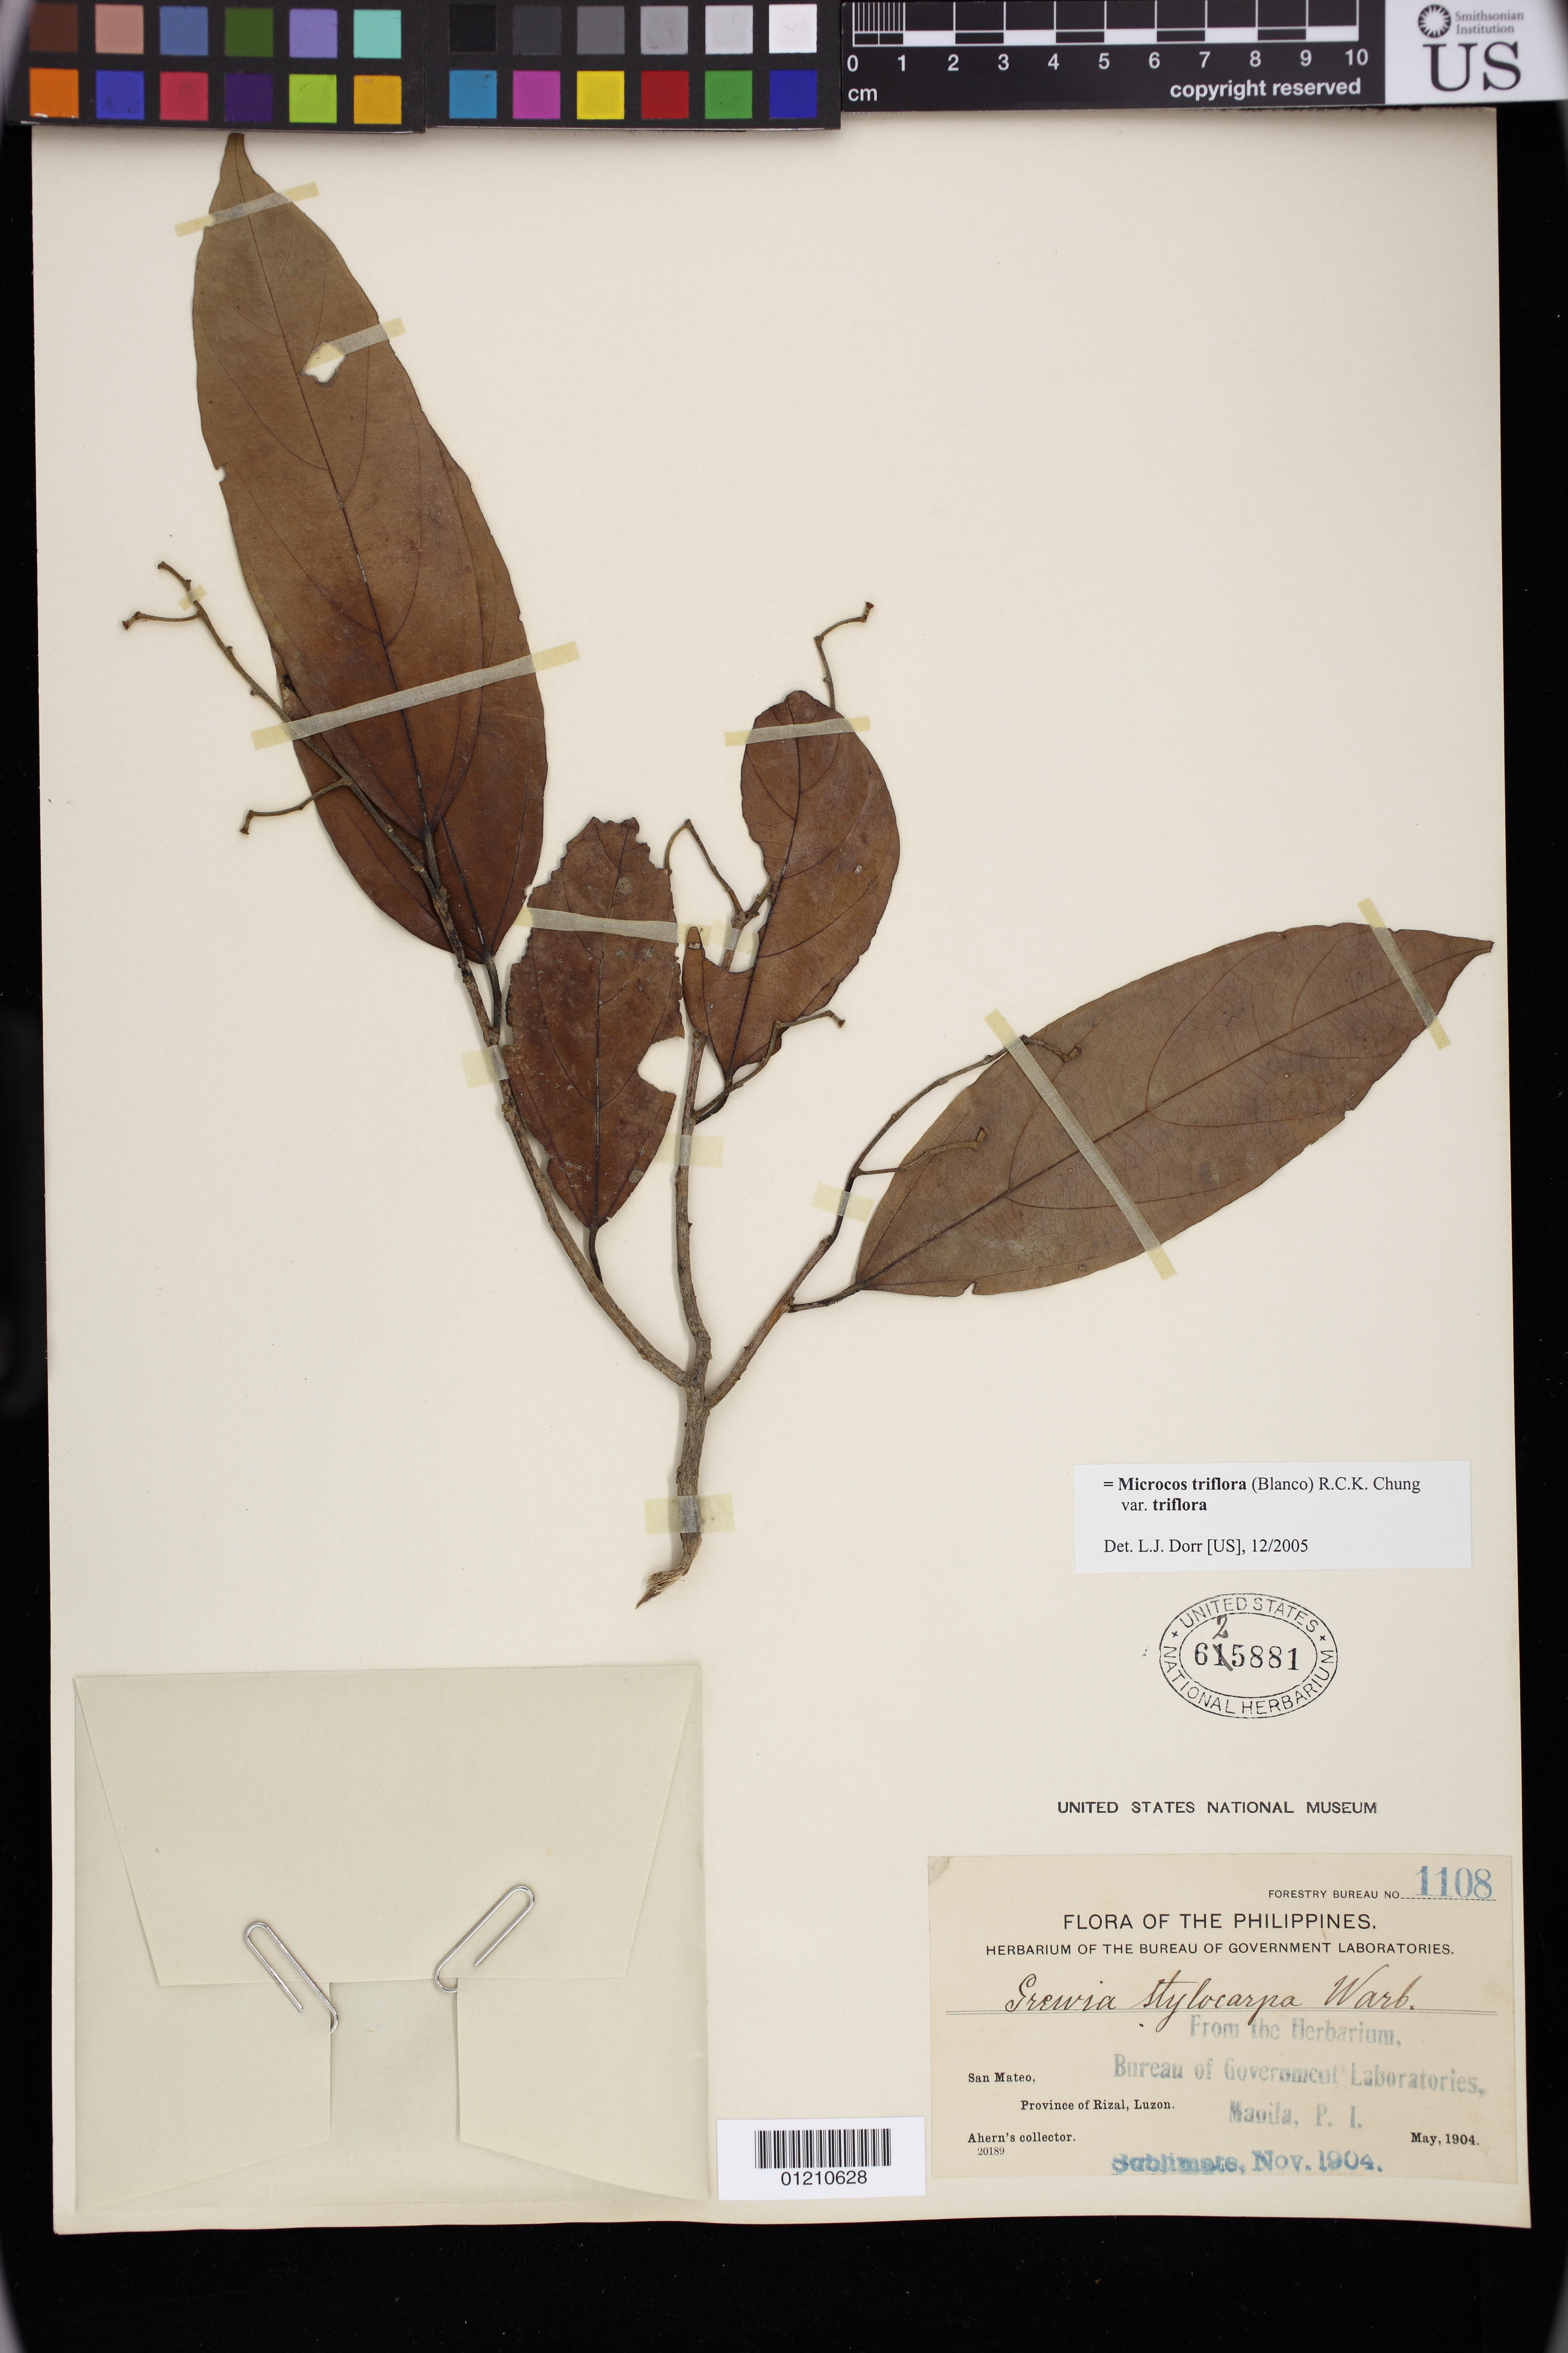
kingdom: Plantae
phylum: Tracheophyta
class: Magnoliopsida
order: Malvales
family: Malvaceae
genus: Microcos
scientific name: Microcos triflora var. triflora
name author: (Blanco) R.C.K. Chung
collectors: Ahern's collector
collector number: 20189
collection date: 1904-05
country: Philippines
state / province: Calabarzon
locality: San Mateo, Rizal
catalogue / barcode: US 625881